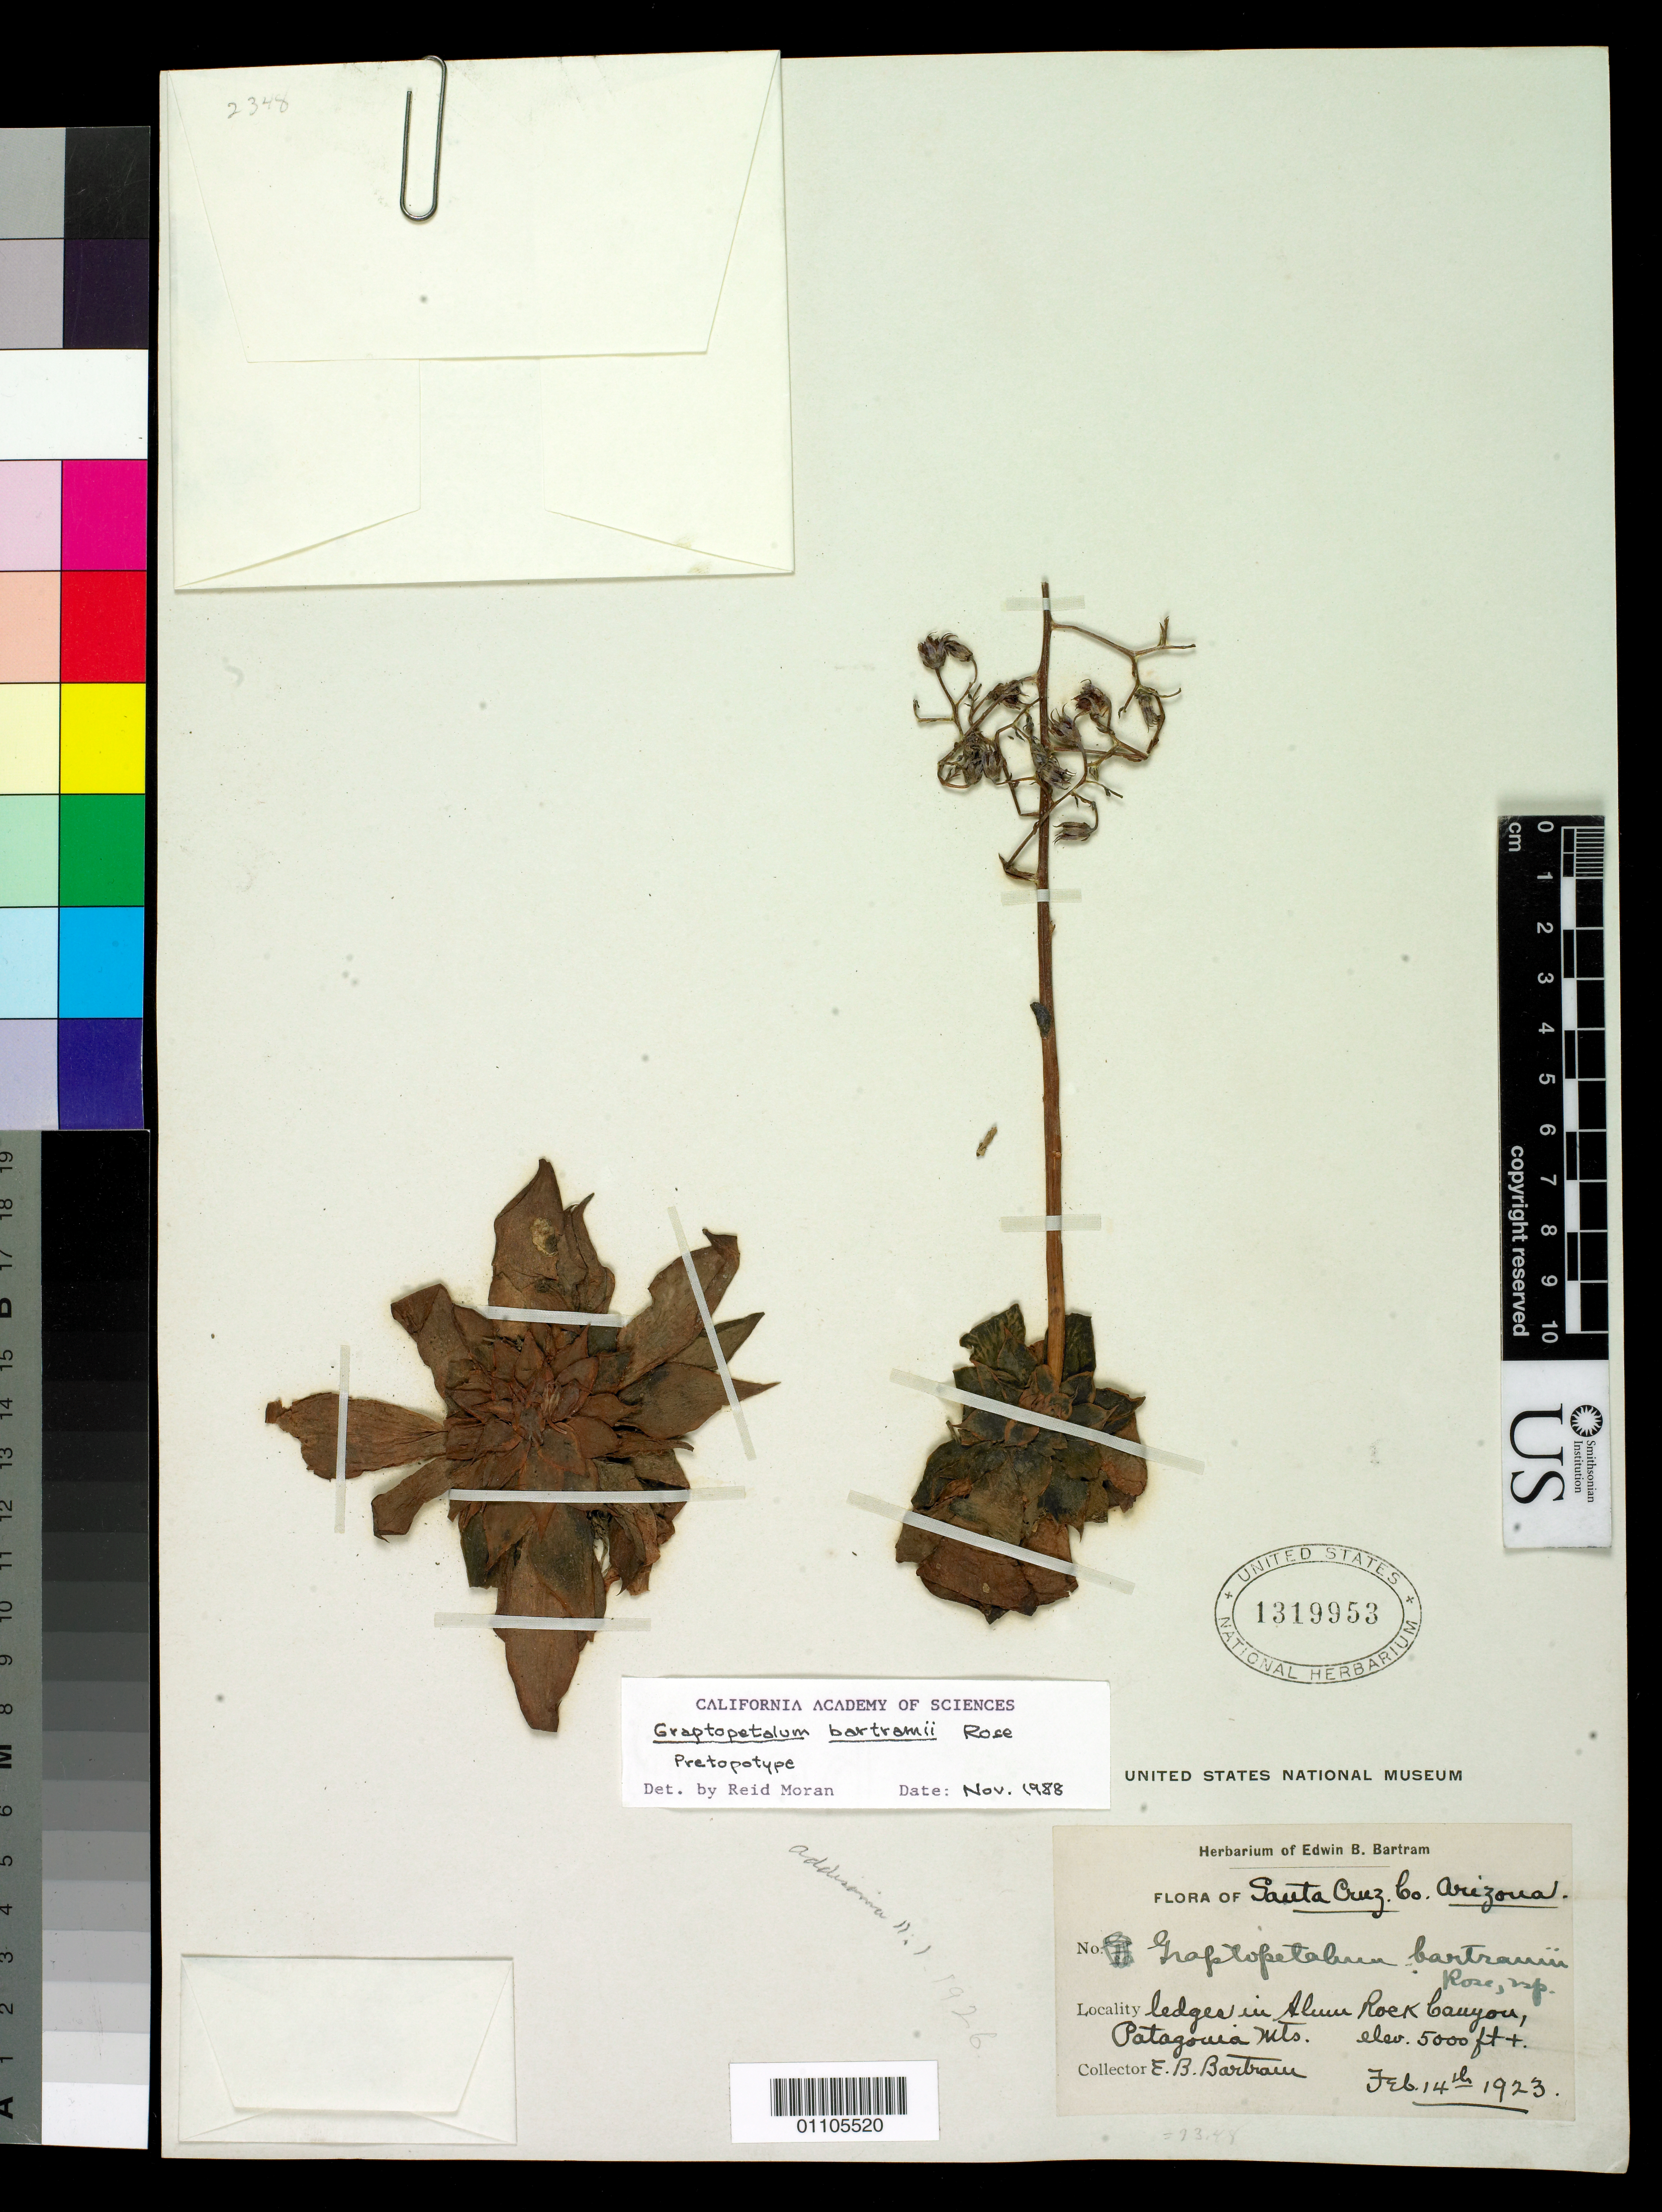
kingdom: Plantae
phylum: Tracheophyta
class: Magnoliopsida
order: Saxifragales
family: Crassulaceae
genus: Graptopetalum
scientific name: Graptopetalum bartramii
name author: Rose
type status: Syntype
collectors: E. B. Bartram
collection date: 1923-02-14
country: United States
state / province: Arizona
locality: Alum Rock Canyon, Patagonia Mts.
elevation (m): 1524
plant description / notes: Collection data matches original collection cited in protologue, but this specimen possibly made from cultivated plant. Protologue refers to several collections, including original collection (February 1923) and specimens flowering in cultivation (October 1923, October 1925) without designating a type.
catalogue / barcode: US 1319953